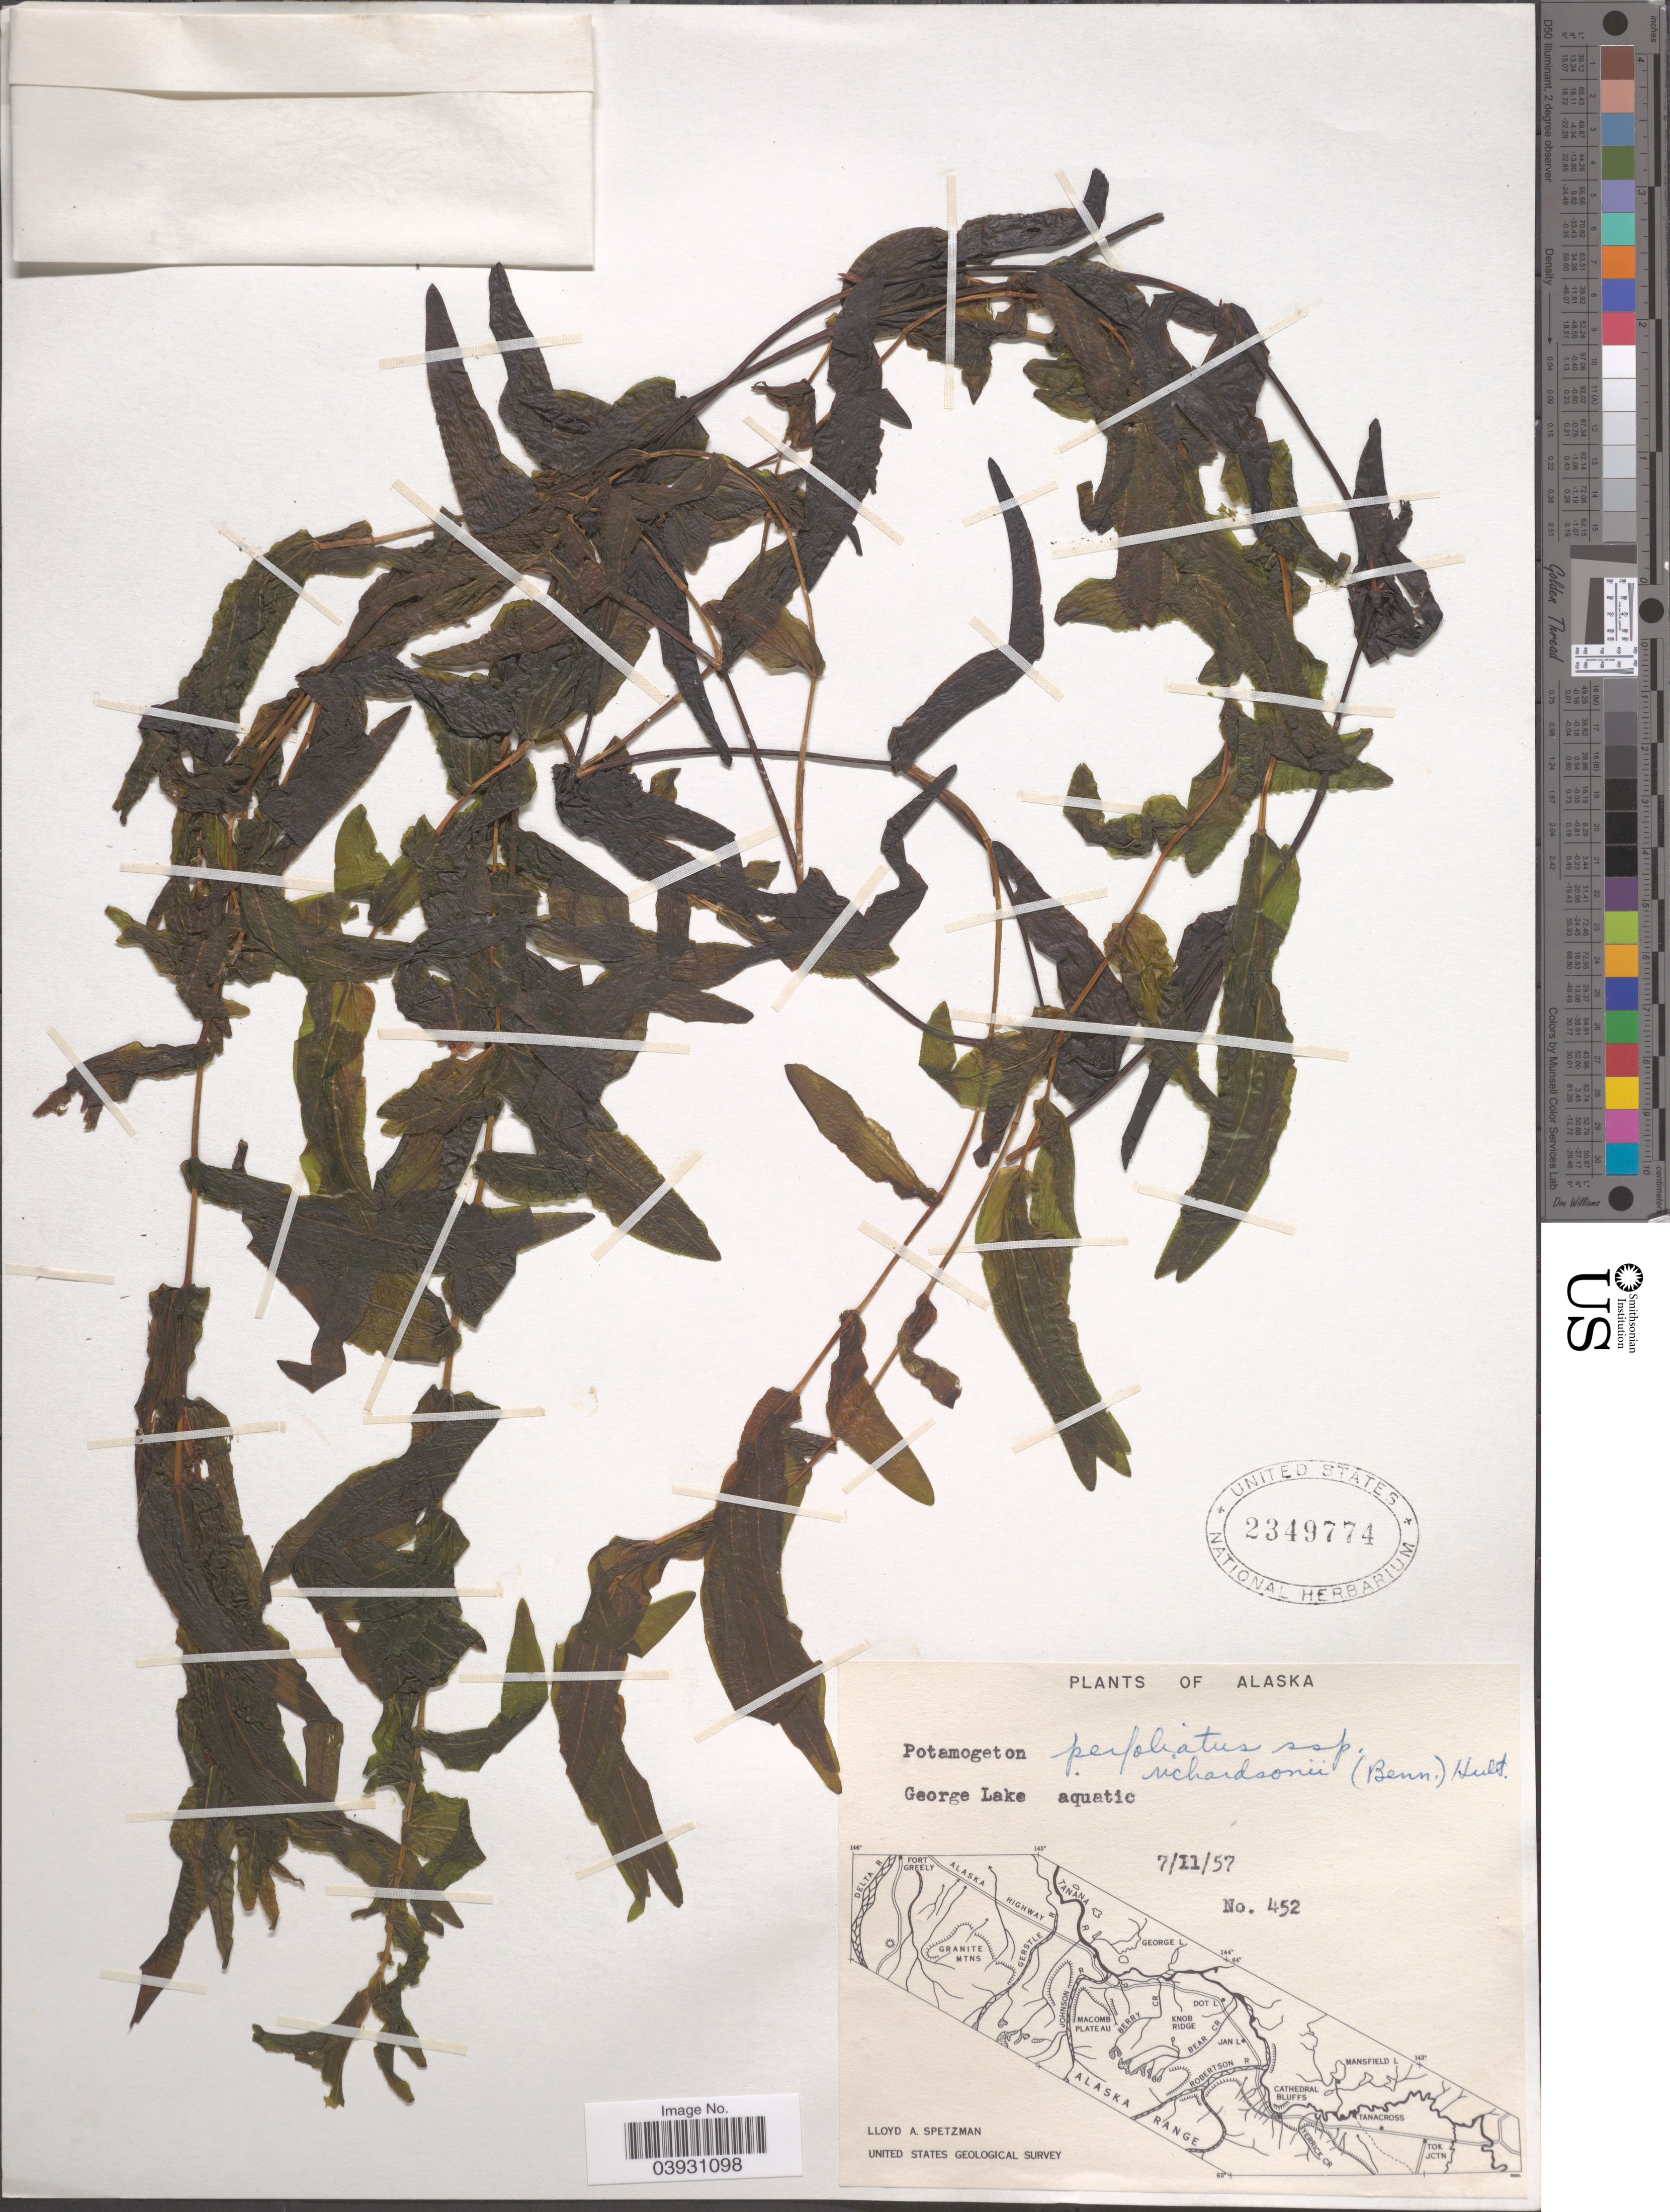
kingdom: Plantae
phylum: Tracheophyta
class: Liliopsida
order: Alismatales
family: Potamogetonaceae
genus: Potamogeton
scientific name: Potamogeton richardsonii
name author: (A.W. Benn.) Rydb.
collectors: L. Spetzman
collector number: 452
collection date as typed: Transcribed d/m/y: 11/7/57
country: United States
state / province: Alaska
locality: George Lake aquatic.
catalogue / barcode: US 2349774